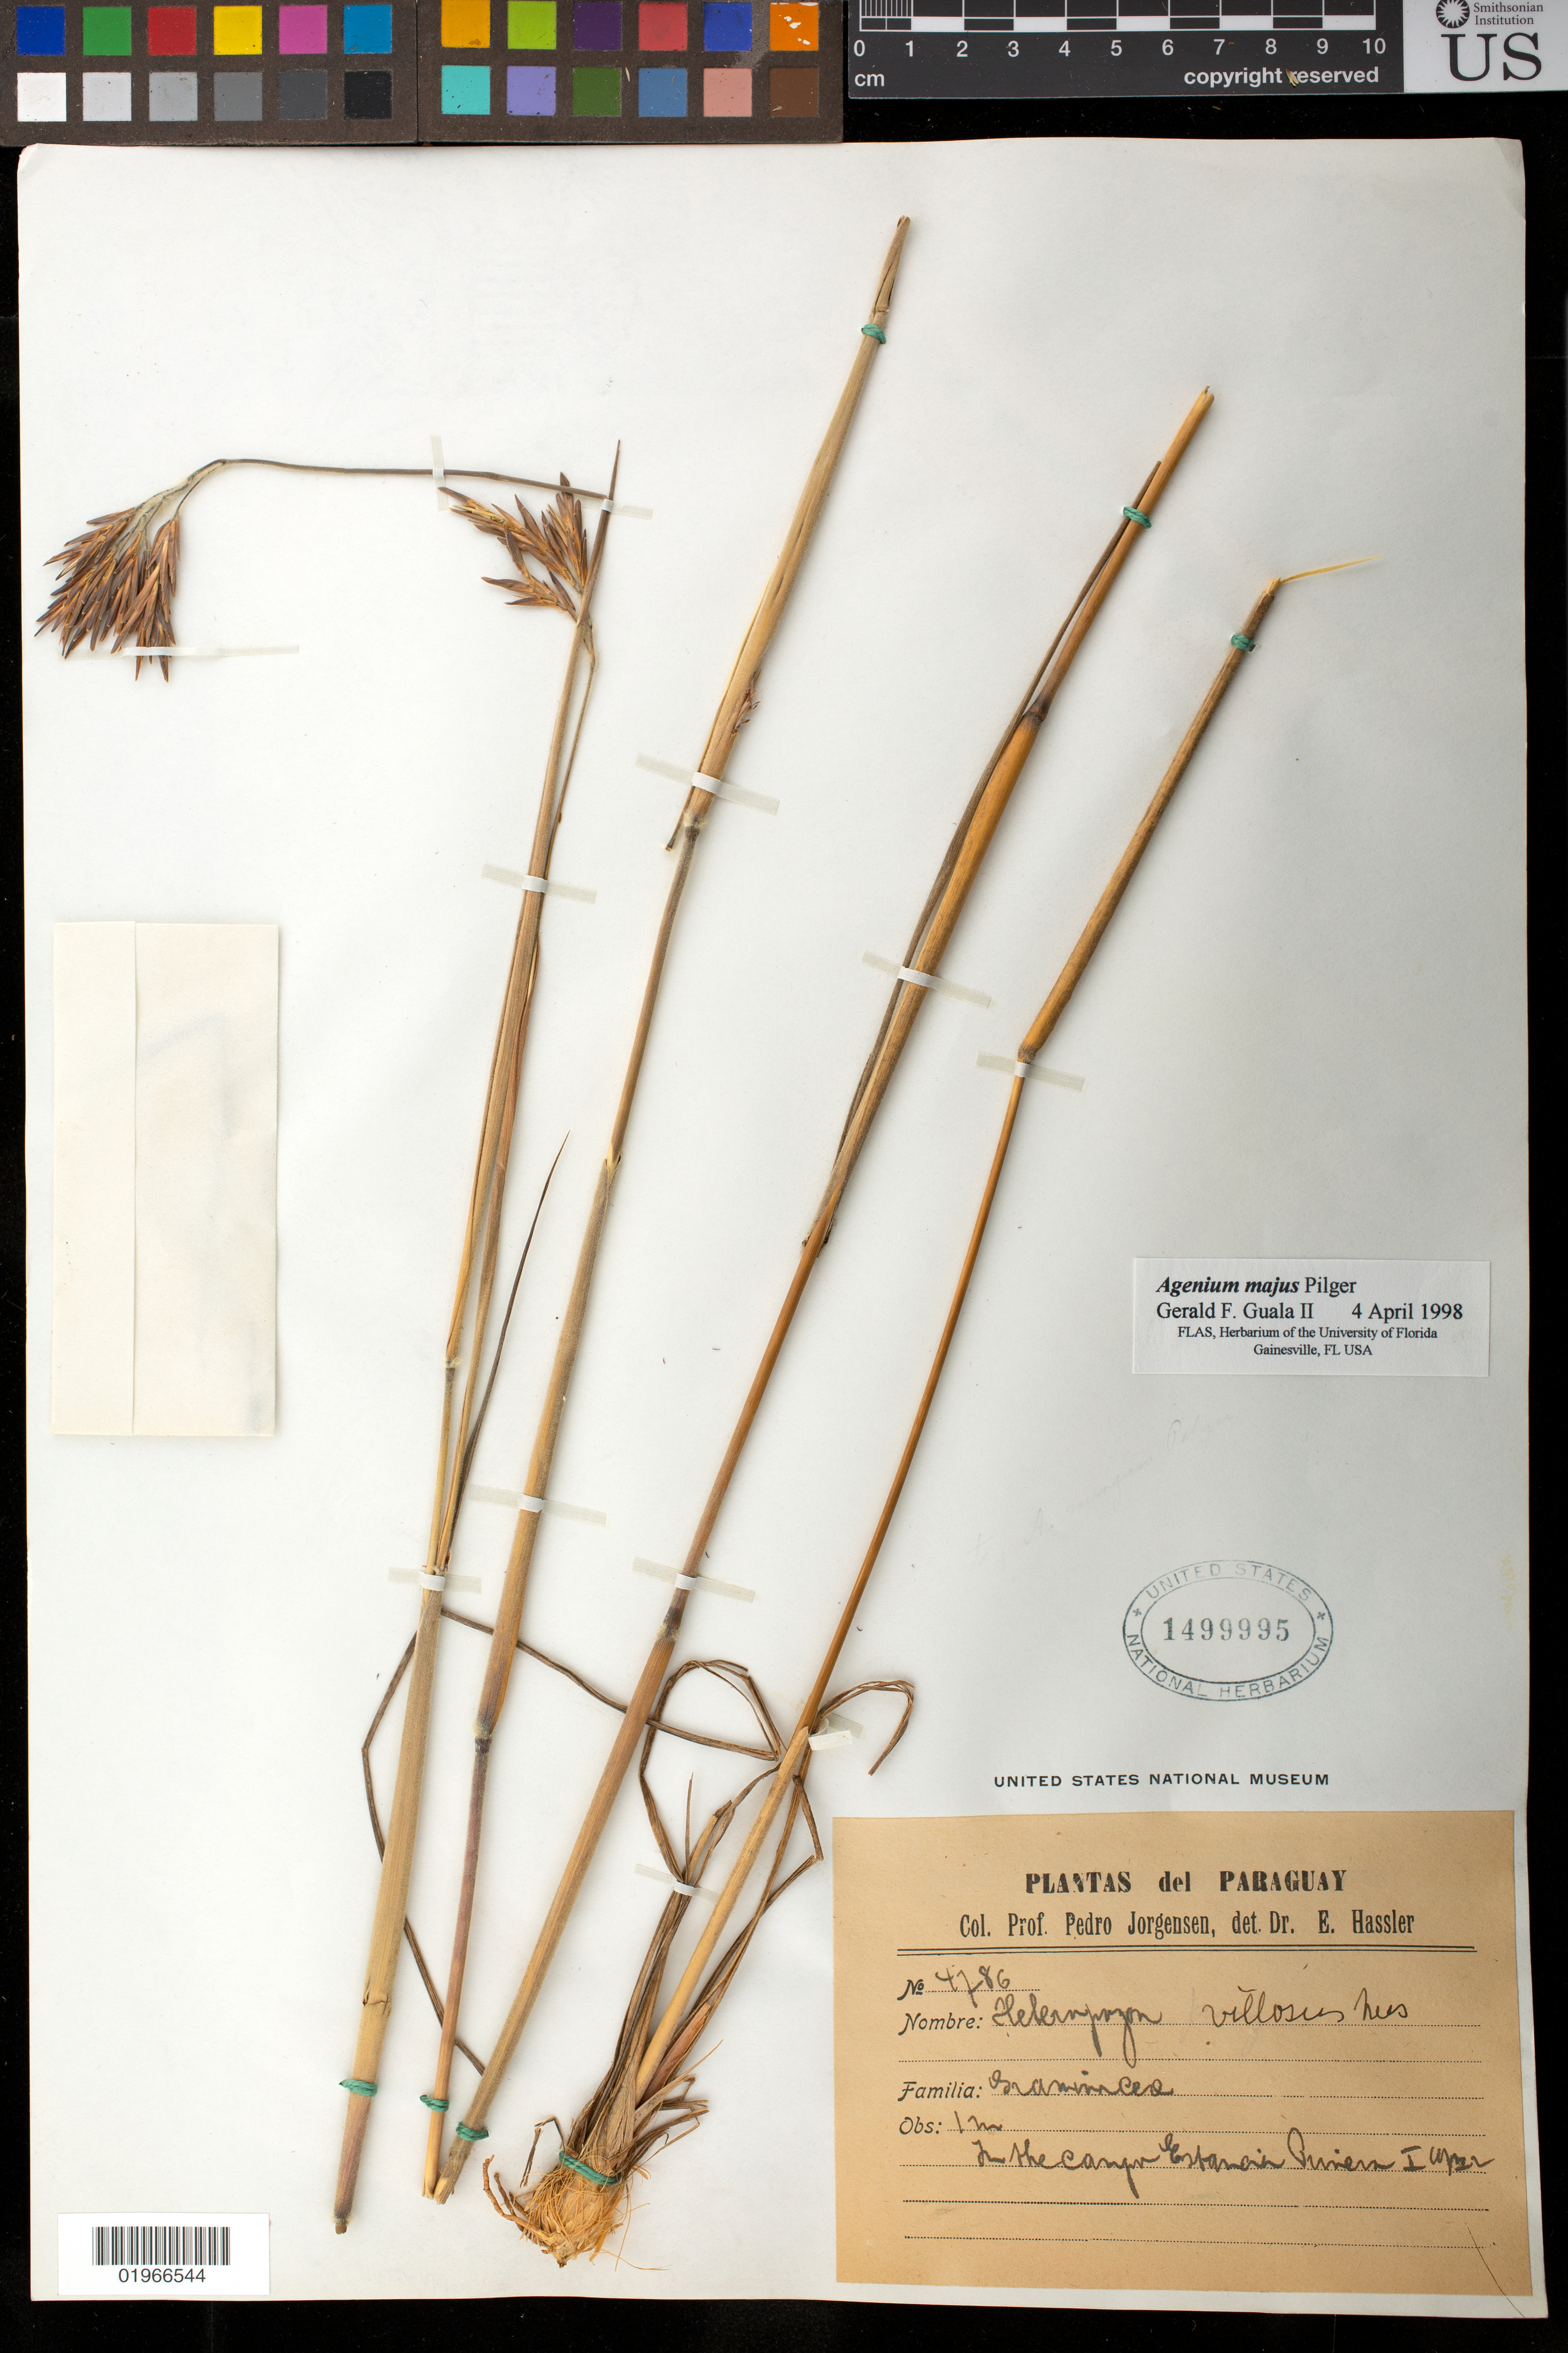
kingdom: Plantae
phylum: Tracheophyta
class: Liliopsida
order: Poales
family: Poaceae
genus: Agenium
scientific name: Agenium majus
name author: Pilg.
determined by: Guala, G. F.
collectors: P. Jorgensen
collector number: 4786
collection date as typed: Jan 1932?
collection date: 1932-01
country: Paraguay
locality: In the Campo Estancia Primera.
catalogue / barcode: US 1499995